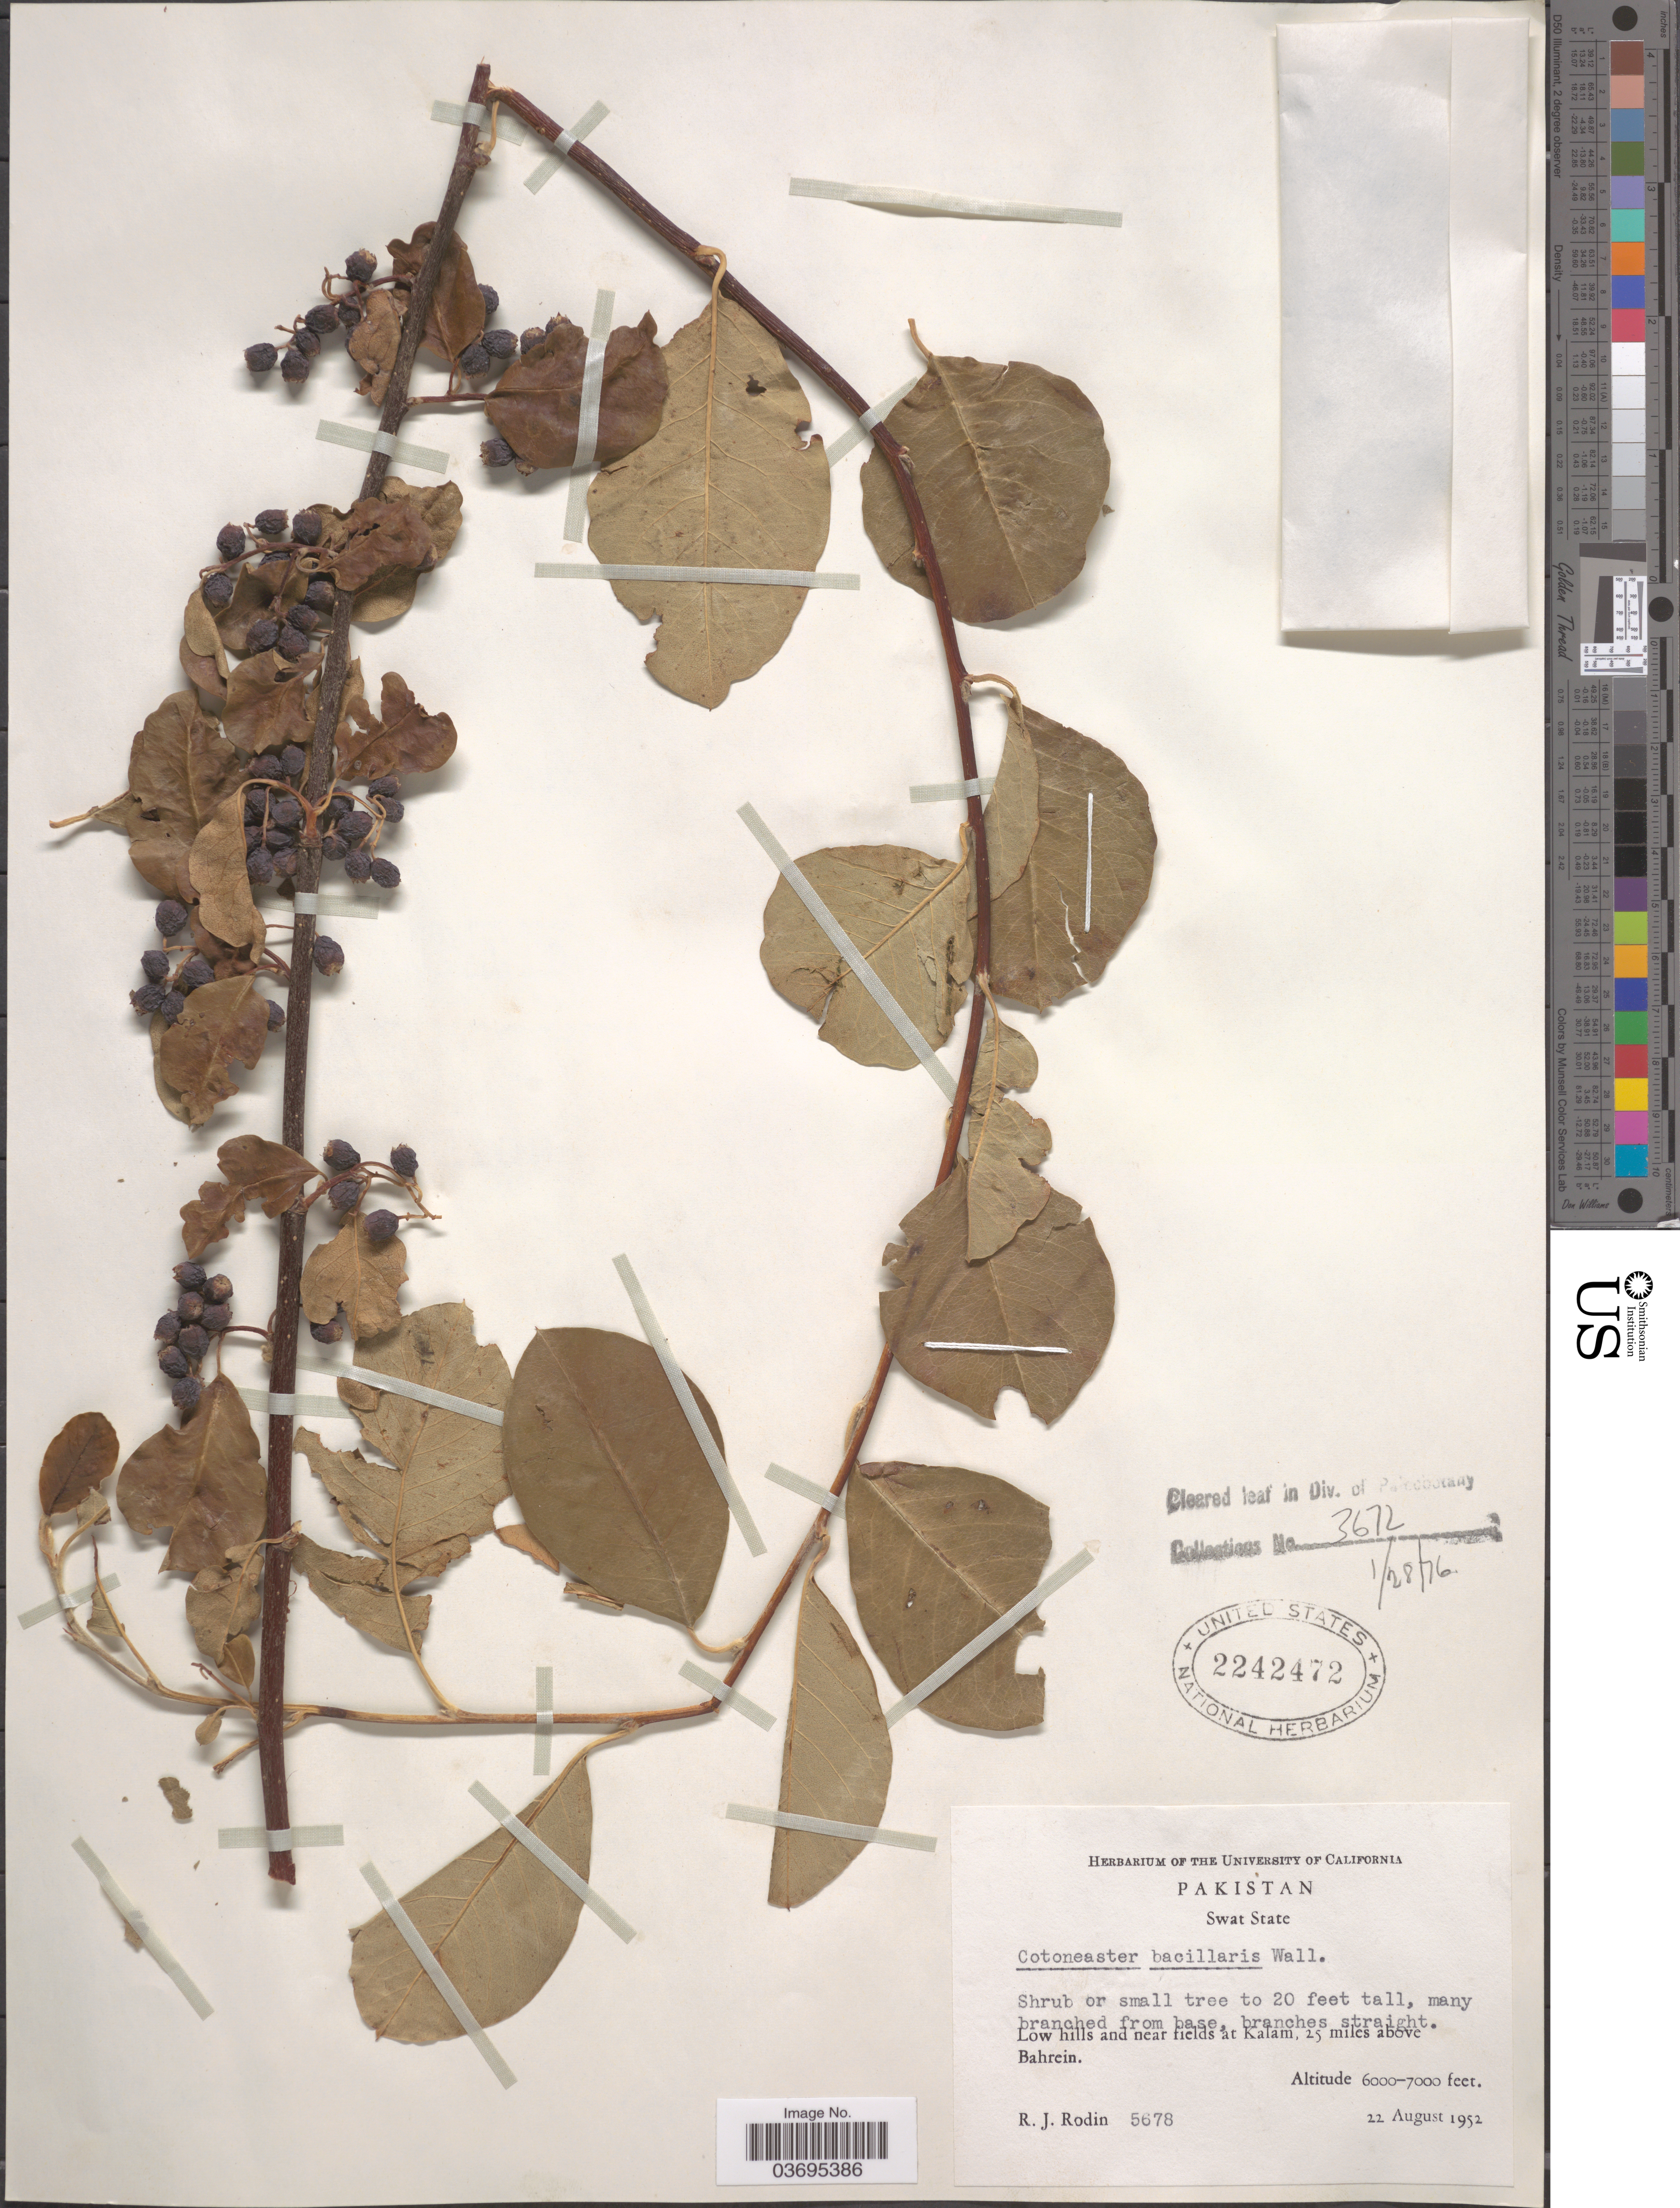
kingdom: Plantae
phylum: Tracheophyta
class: Magnoliopsida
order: Rosales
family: Rosaceae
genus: Cotoneaster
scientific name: Cotoneaster bacillaris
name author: Wall. ex Lindl.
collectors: R. J. Rodin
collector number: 5678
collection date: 1952-08-22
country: Pakistan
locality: Swat State. Low hills and near fields at Kalam, 25 miles above Bahrein.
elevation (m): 1829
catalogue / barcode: US 2242472